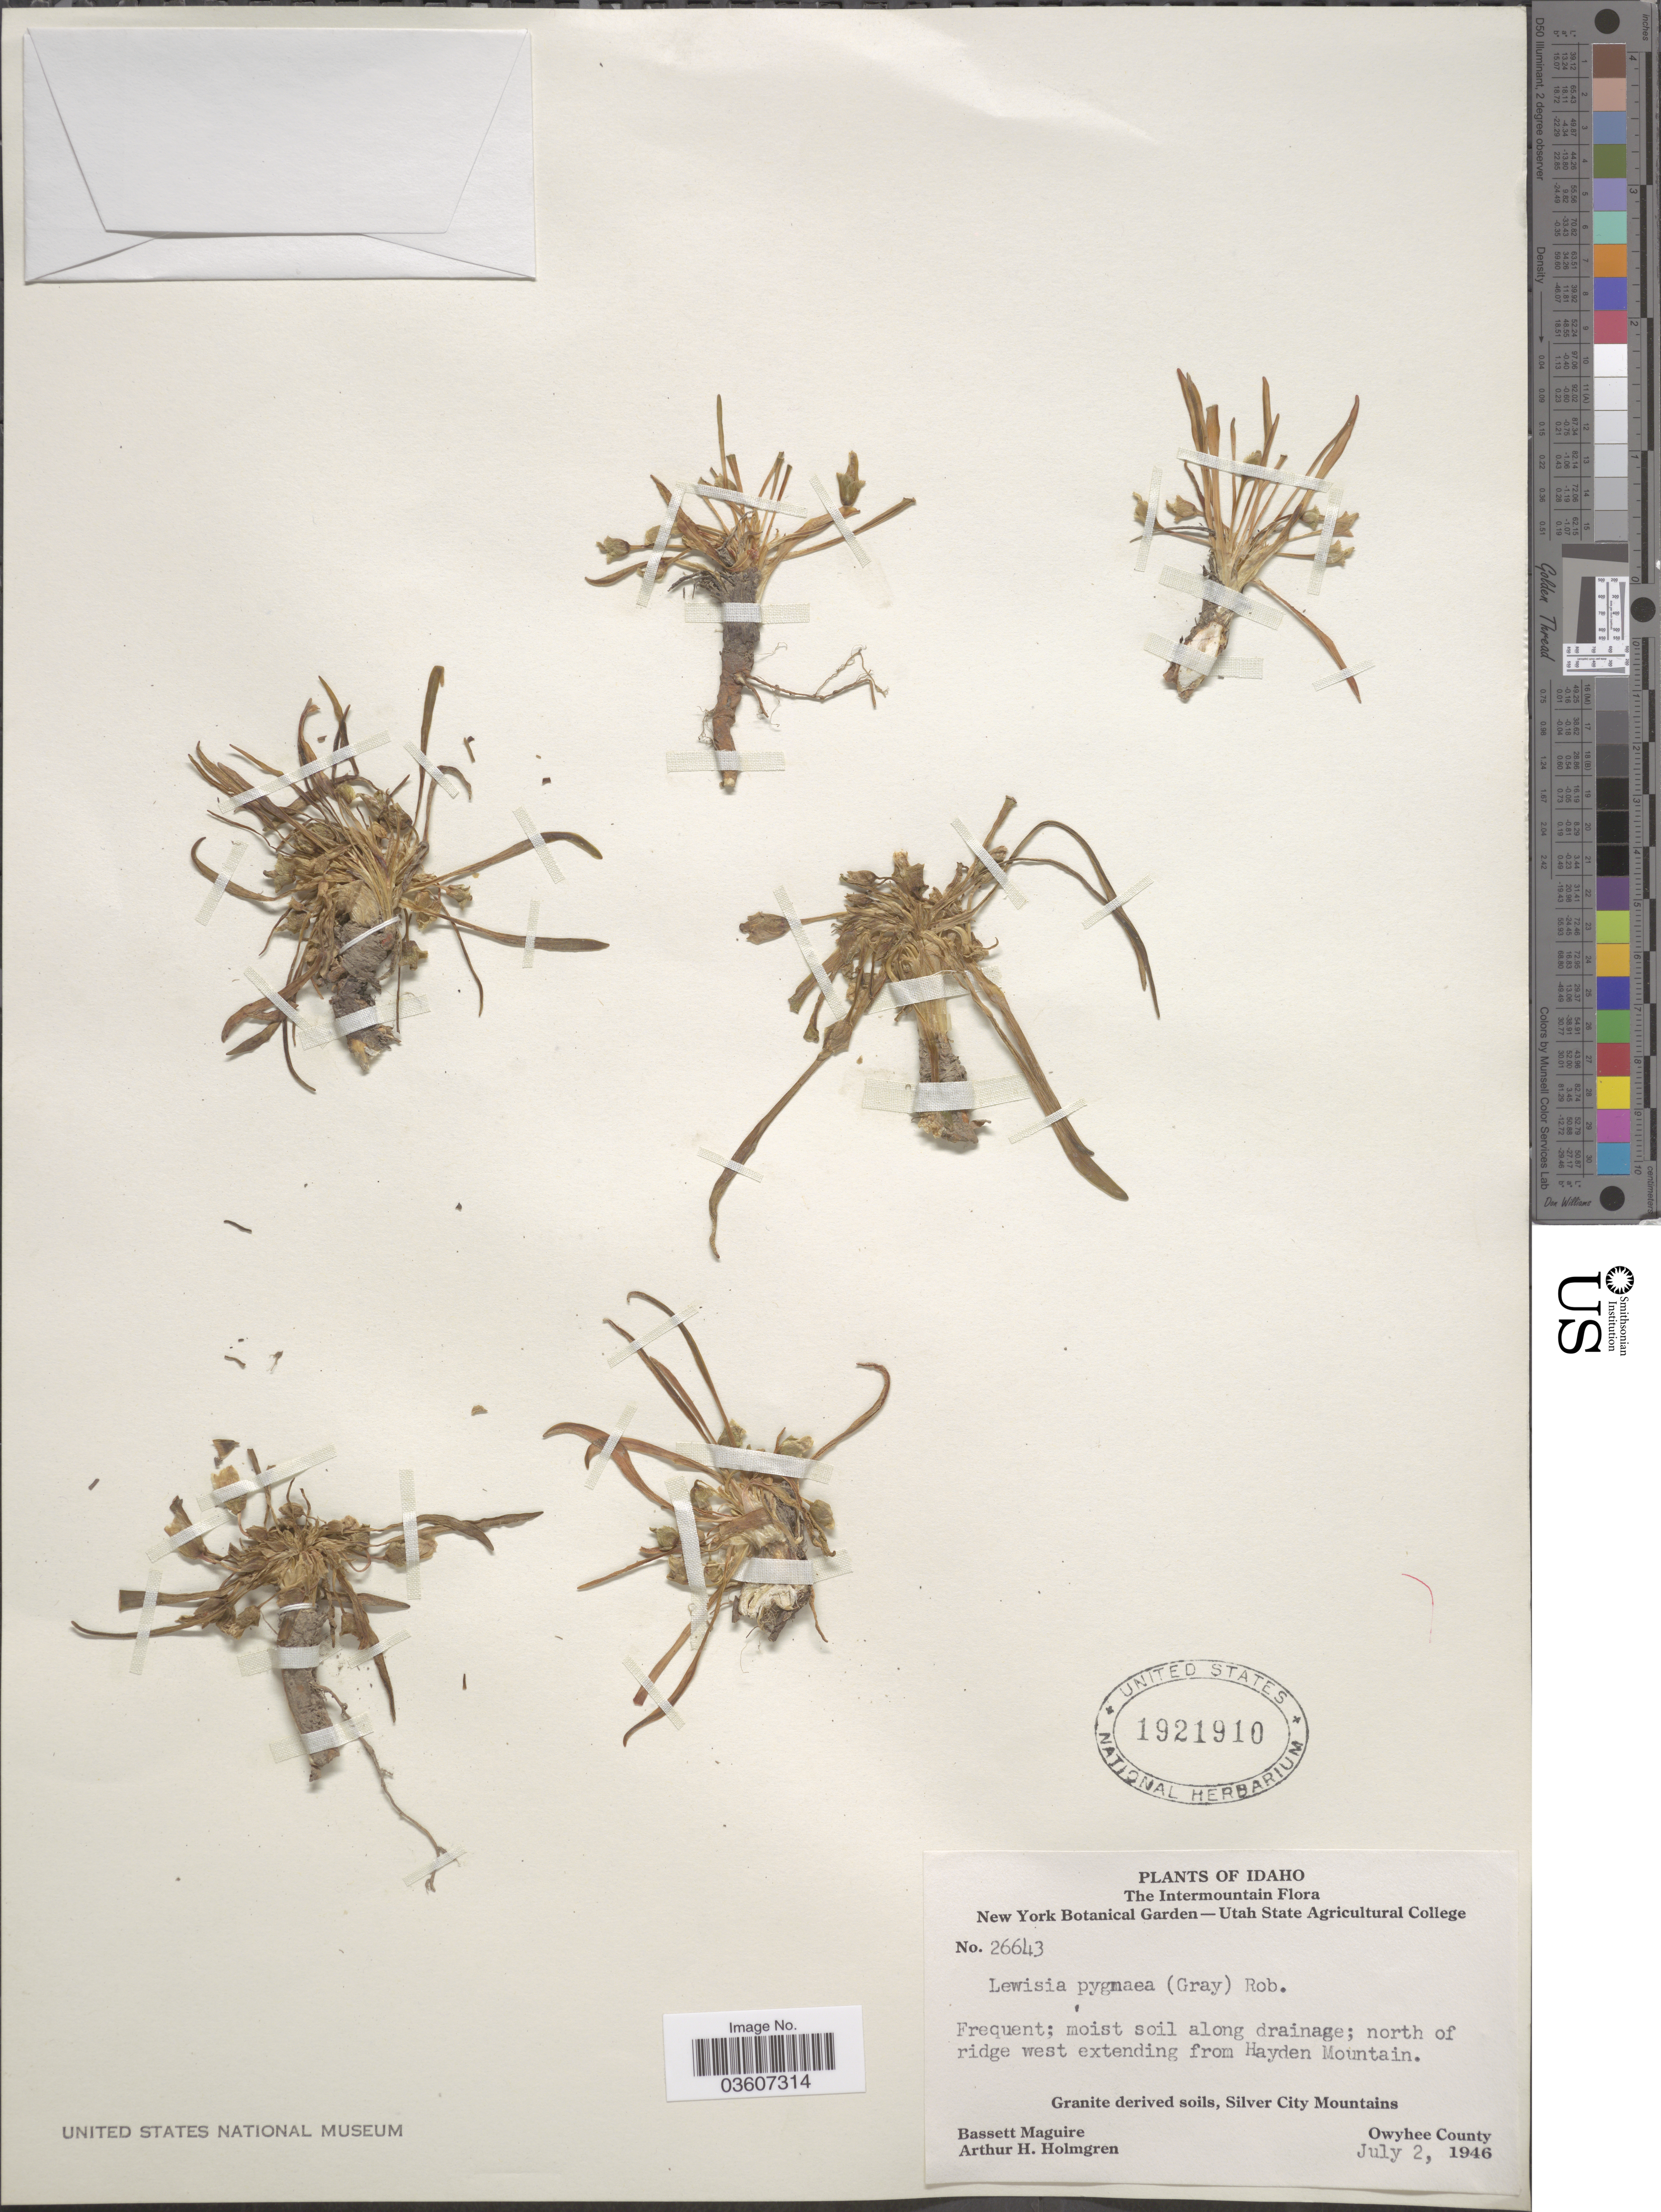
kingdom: Plantae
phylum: Tracheophyta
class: Magnoliopsida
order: Caryophyllales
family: Montiaceae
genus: Lewisia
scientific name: Lewisia pygmaea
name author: (A. Gray) B.L. Rob.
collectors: B. Maguire & A. H. Holmgren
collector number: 26643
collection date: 1946-07-02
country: United States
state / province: Idaho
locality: The Intermountain, north of ridge west extending from Hayden Mountain. Silver City Mountains, Owyhee County.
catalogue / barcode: US 1921910